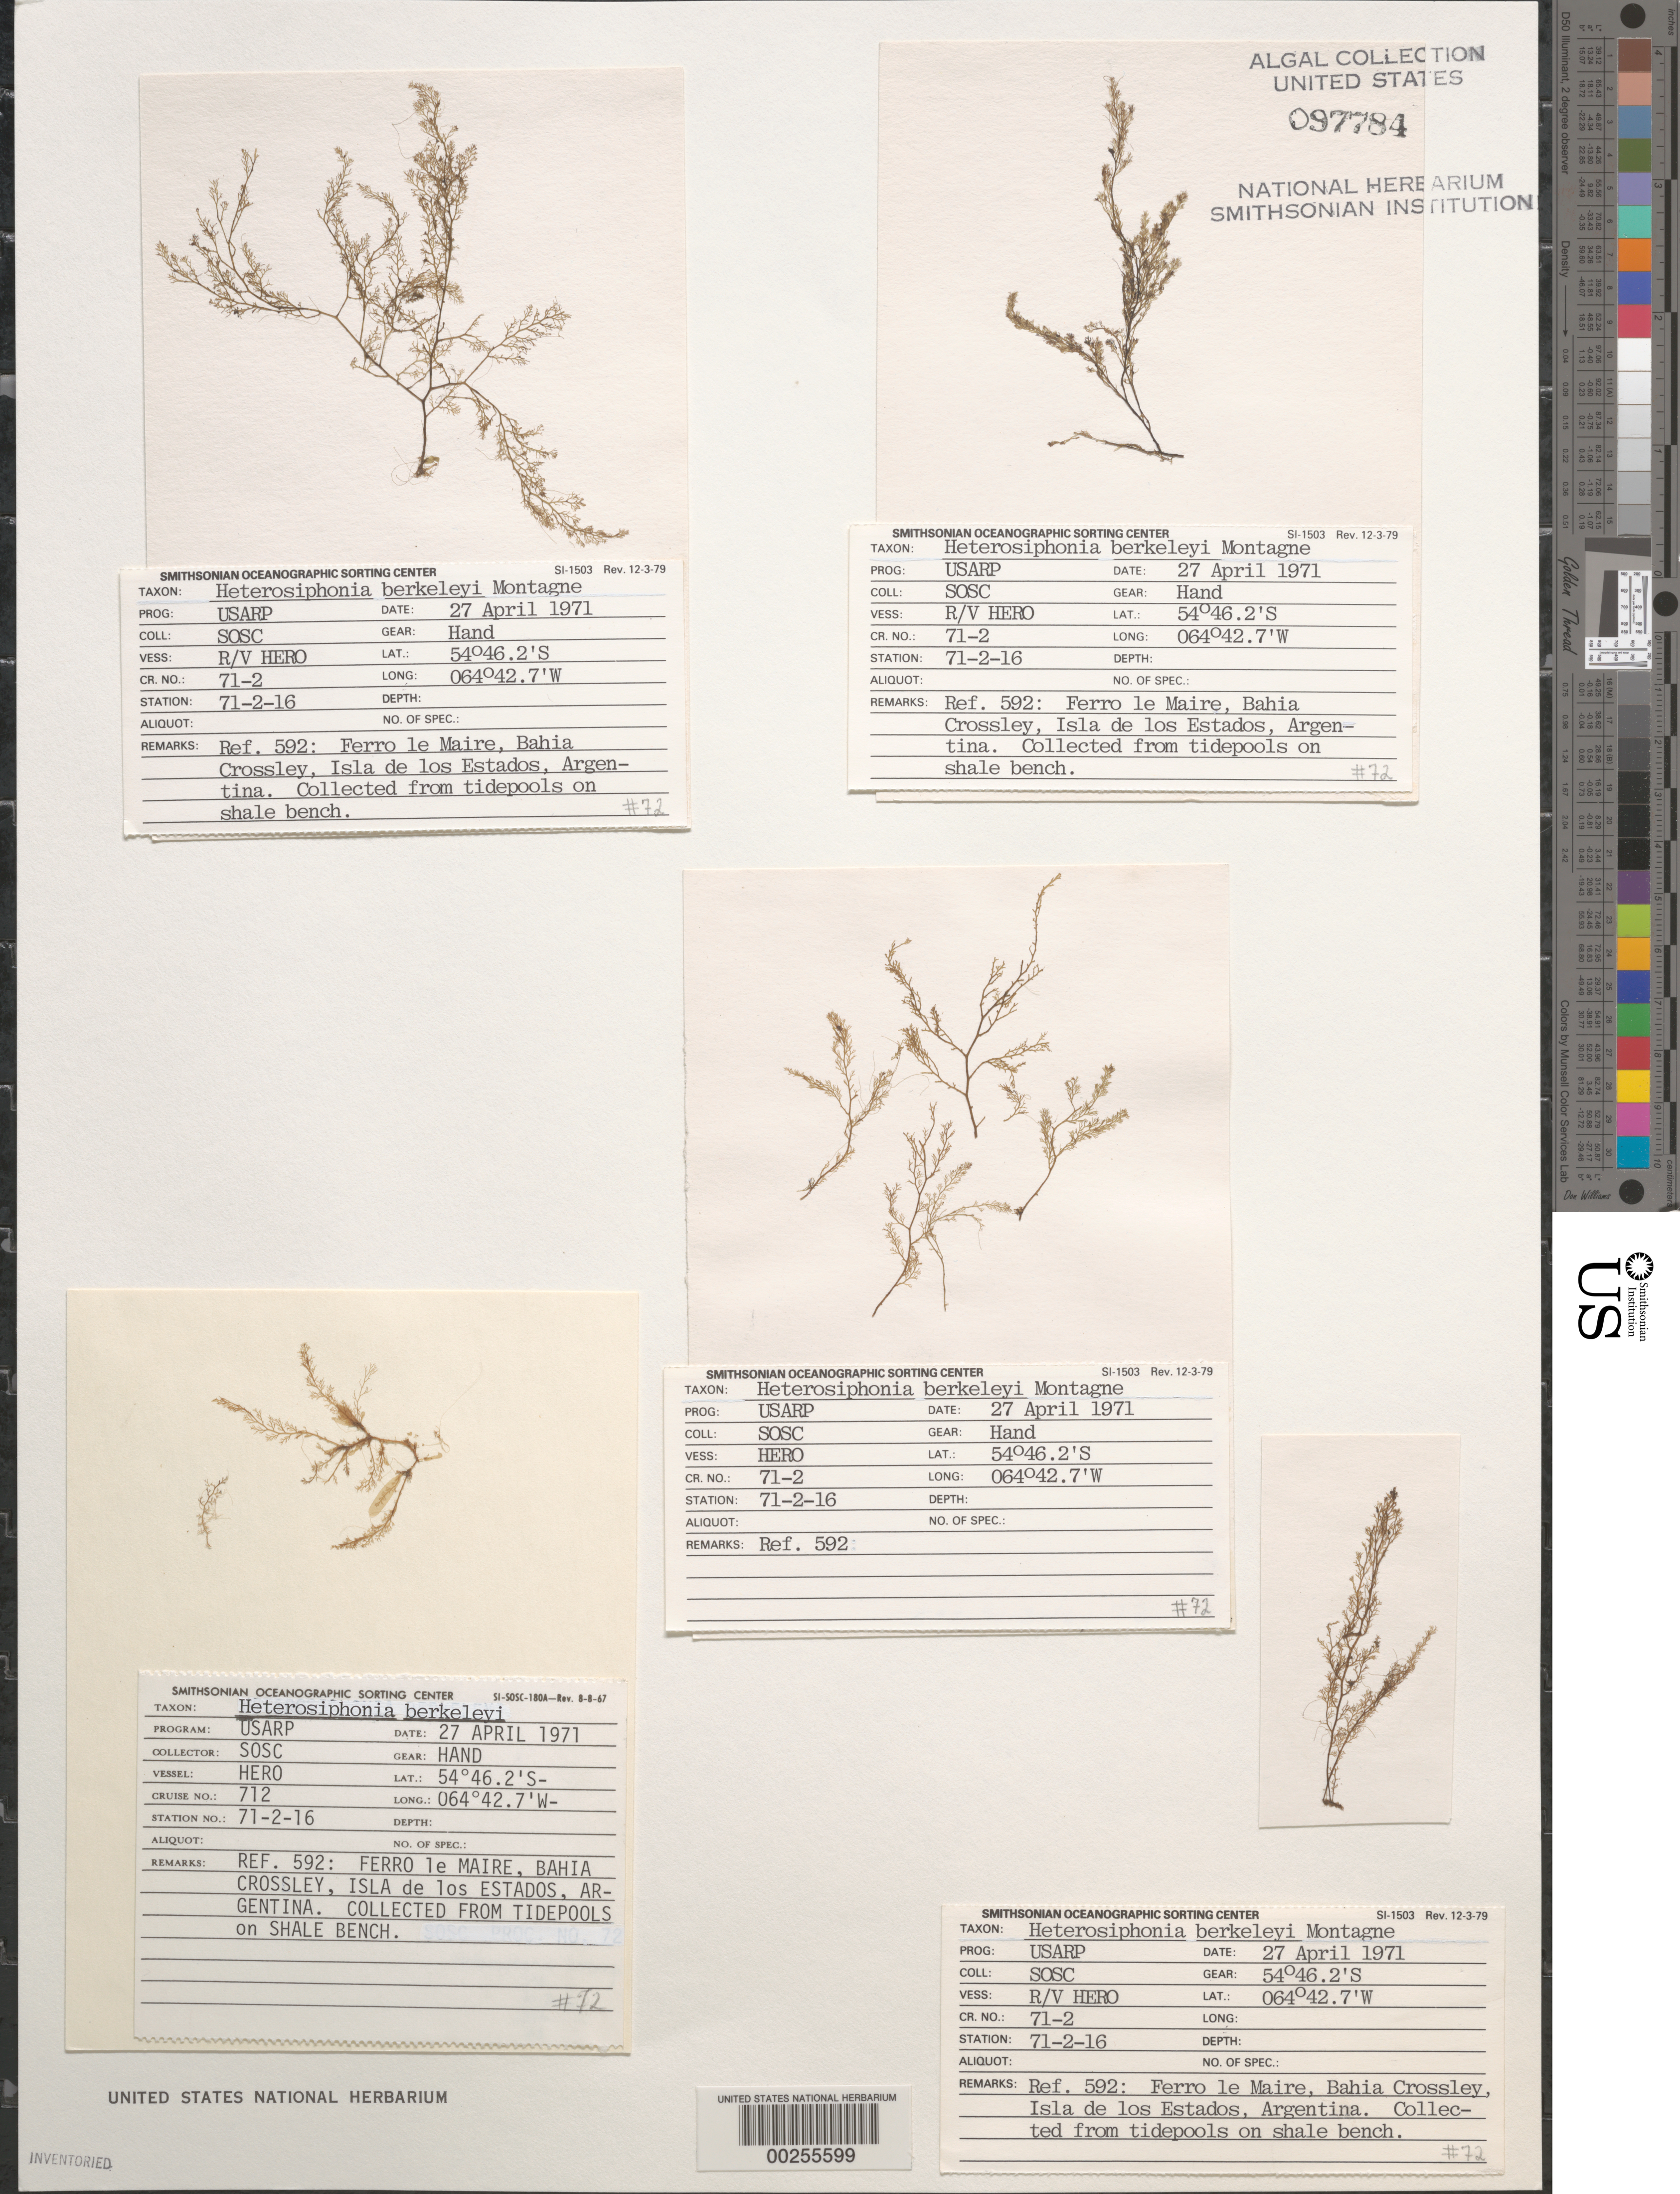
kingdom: Plantae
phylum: Rhodophyta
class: Florideophyceae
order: Ceramiales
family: Dasyaceae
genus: Heterosiphonia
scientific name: Heterosiphonia berkeleyi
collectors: SOSC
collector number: Station 71-2-16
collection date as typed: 27 Apr 1971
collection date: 1971-04-27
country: Argentina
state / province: Tierra del Fuego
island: Isla de los Estados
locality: Ferro le Maire, Bahia Crossley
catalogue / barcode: US 97784